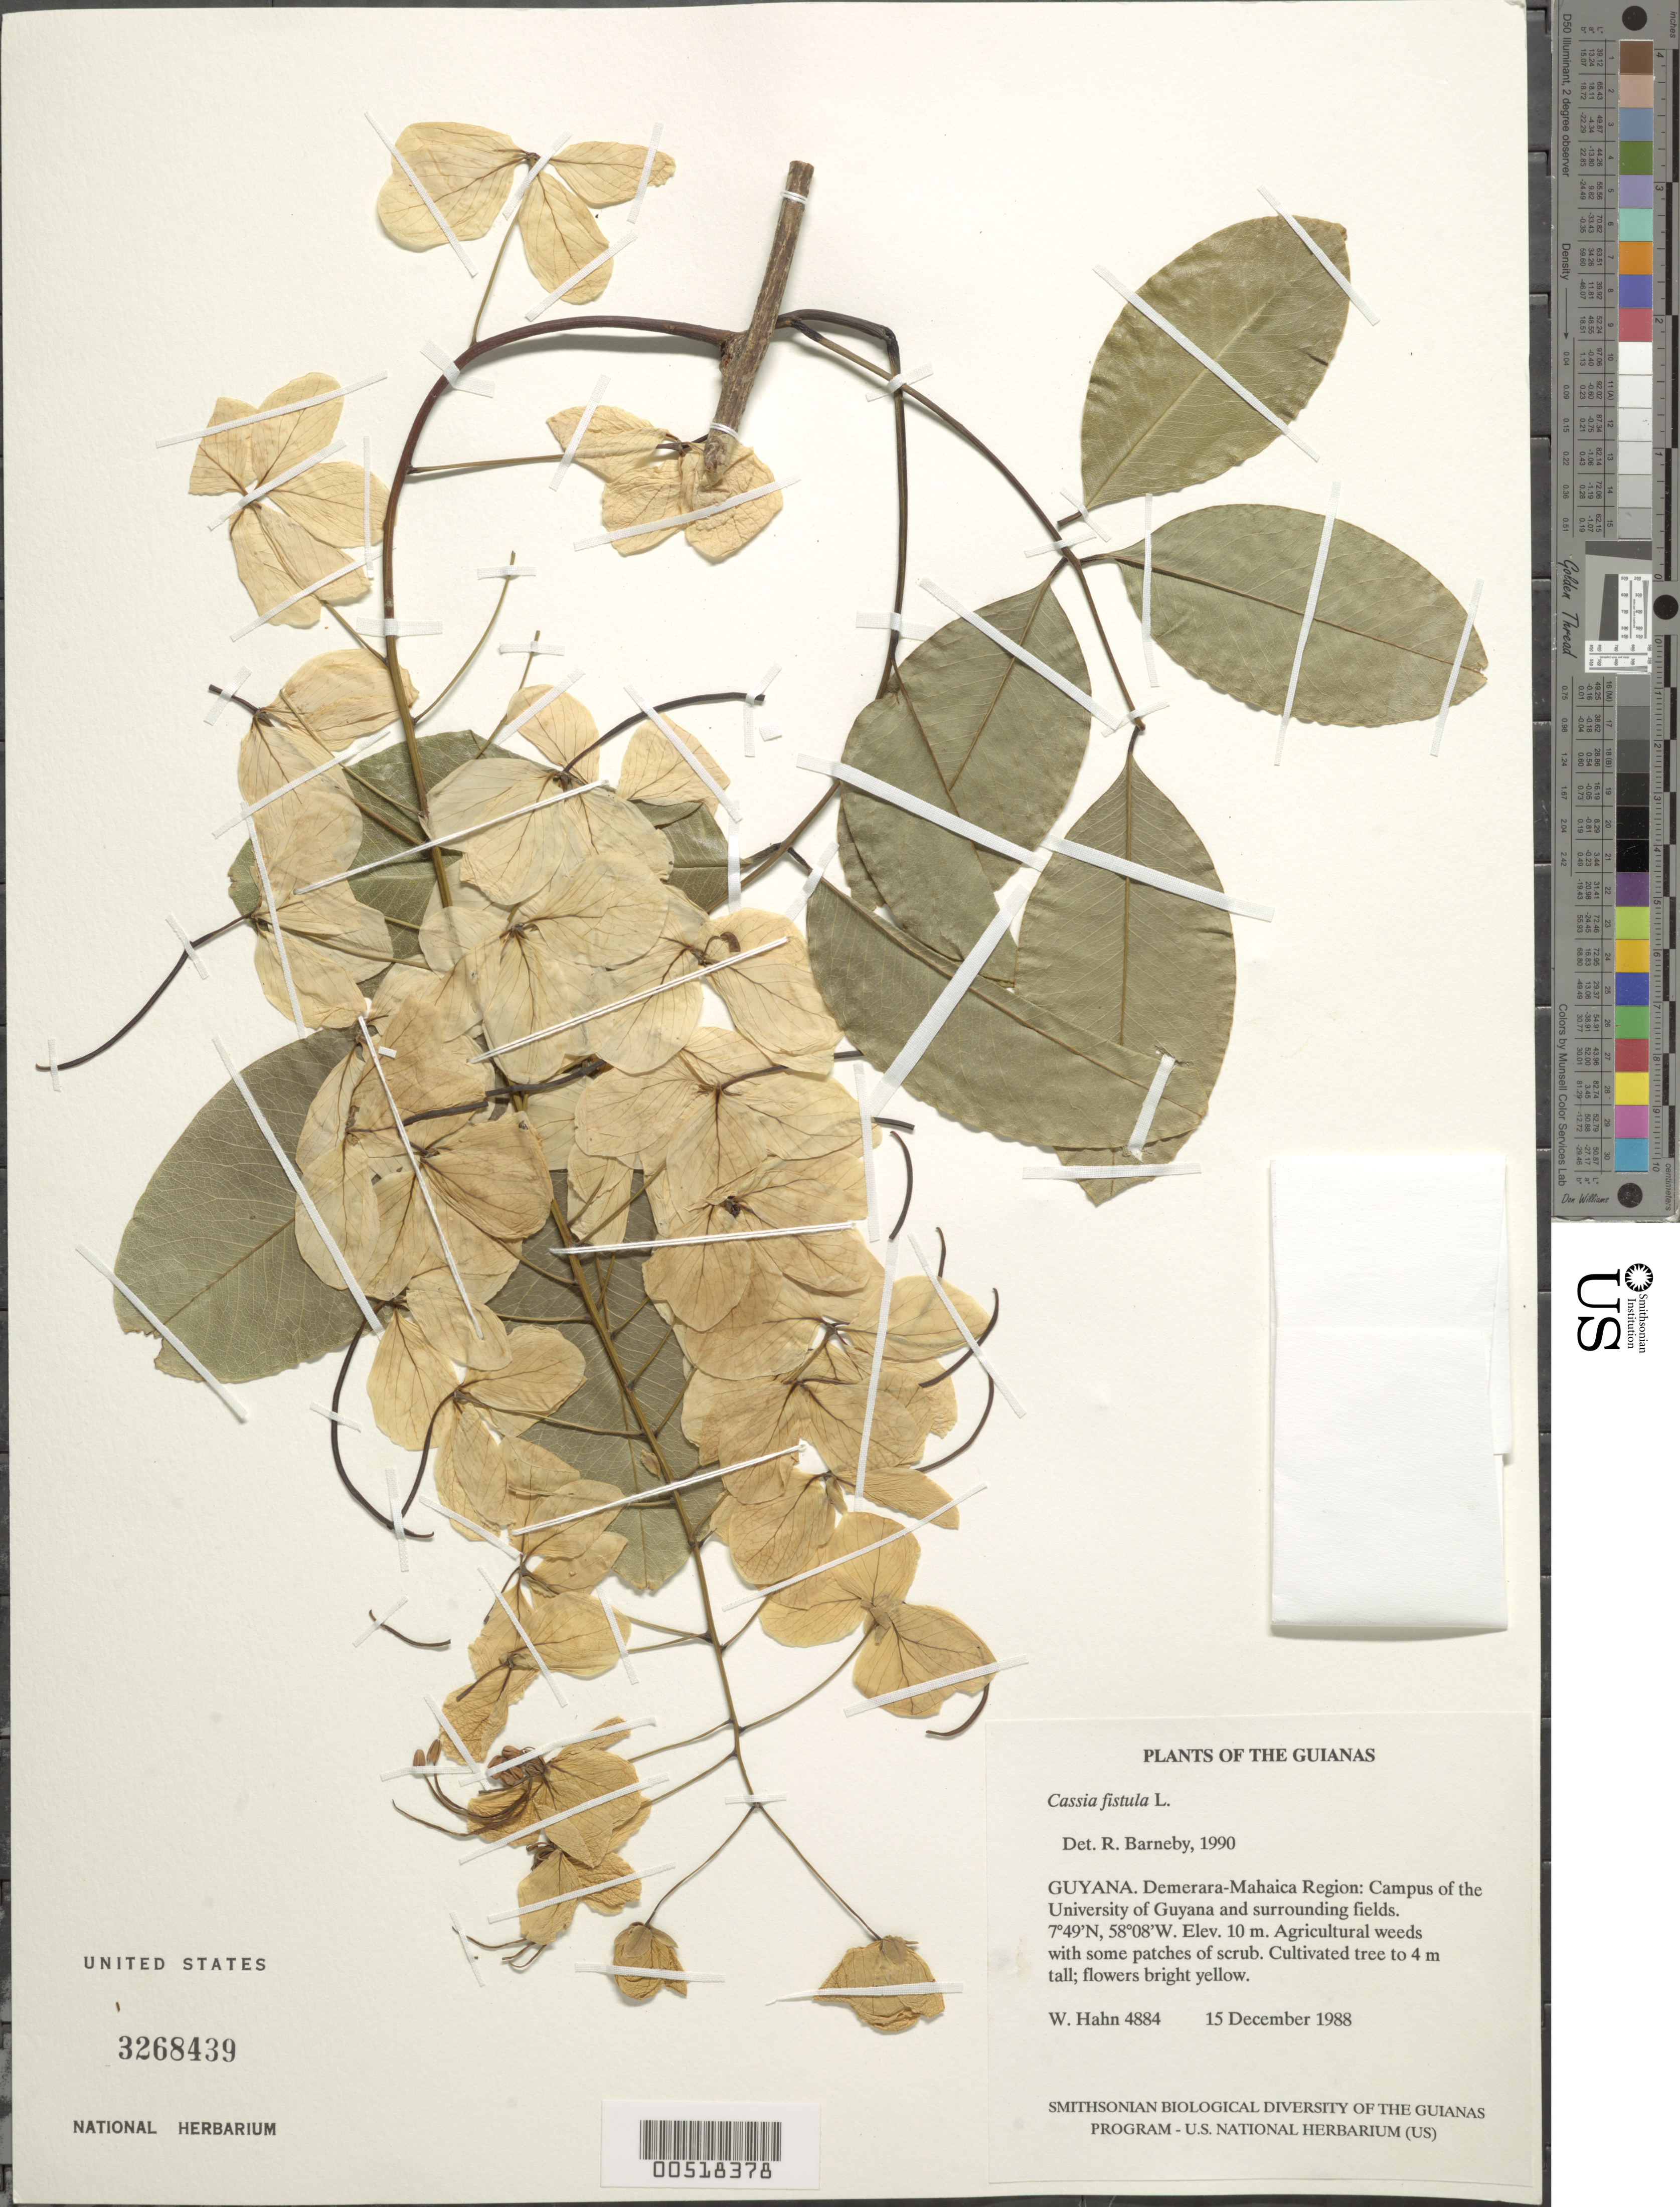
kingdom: Plantae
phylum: Tracheophyta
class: Magnoliopsida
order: Fabales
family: Fabaceae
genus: Cassia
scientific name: Cassia fistula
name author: L.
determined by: Barneby, Rupert C., (NY)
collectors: W. Hahn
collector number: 4884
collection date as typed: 15 December 1988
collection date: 1988-12-15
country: Guyana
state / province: Demerara-Mahaica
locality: Campus of the University of Guyana and surrounding fields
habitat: Agricultural weeds with some patches of scrub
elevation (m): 10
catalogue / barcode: US 3268439